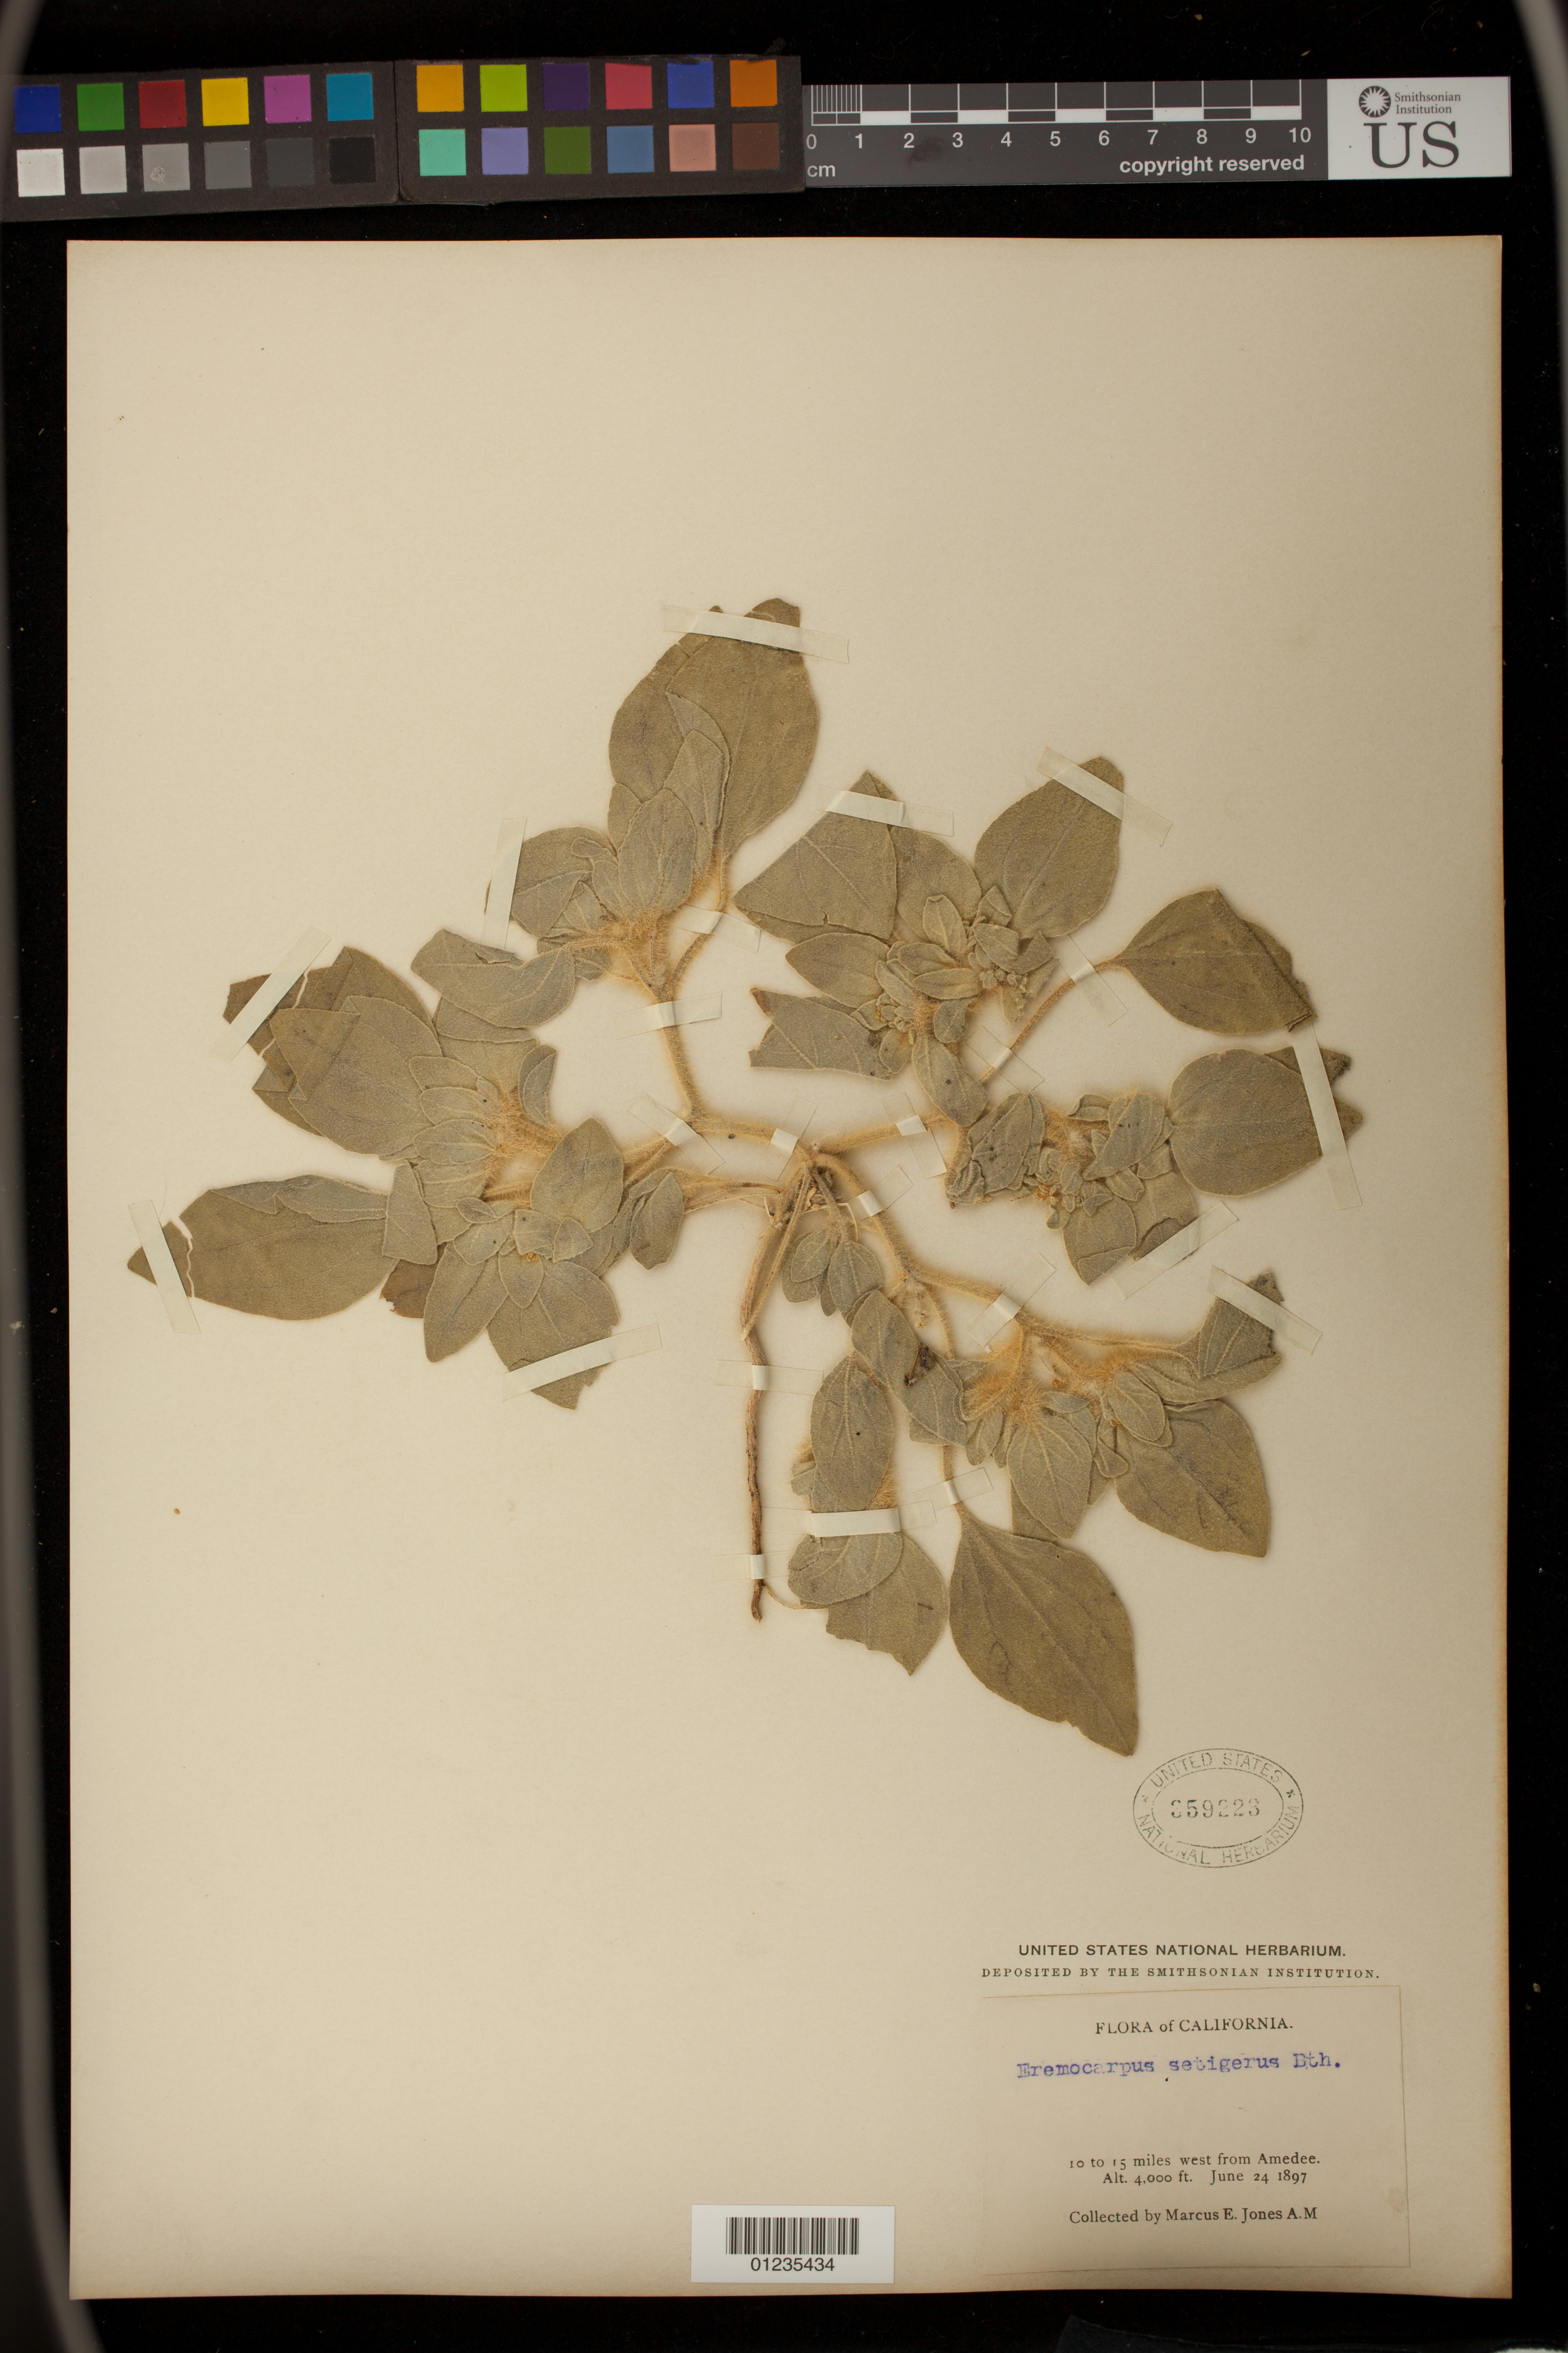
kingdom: Plantae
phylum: Tracheophyta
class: Magnoliopsida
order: Malpighiales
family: Euphorbiaceae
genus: Eremocarpus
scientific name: Eremocarpus setigerus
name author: (Hook.) Benth.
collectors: M. E. Jones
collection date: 1897-06-24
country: United States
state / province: California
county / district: Lassen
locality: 10 to 15 miles west from Amedee.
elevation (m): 1219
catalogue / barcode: US 359223